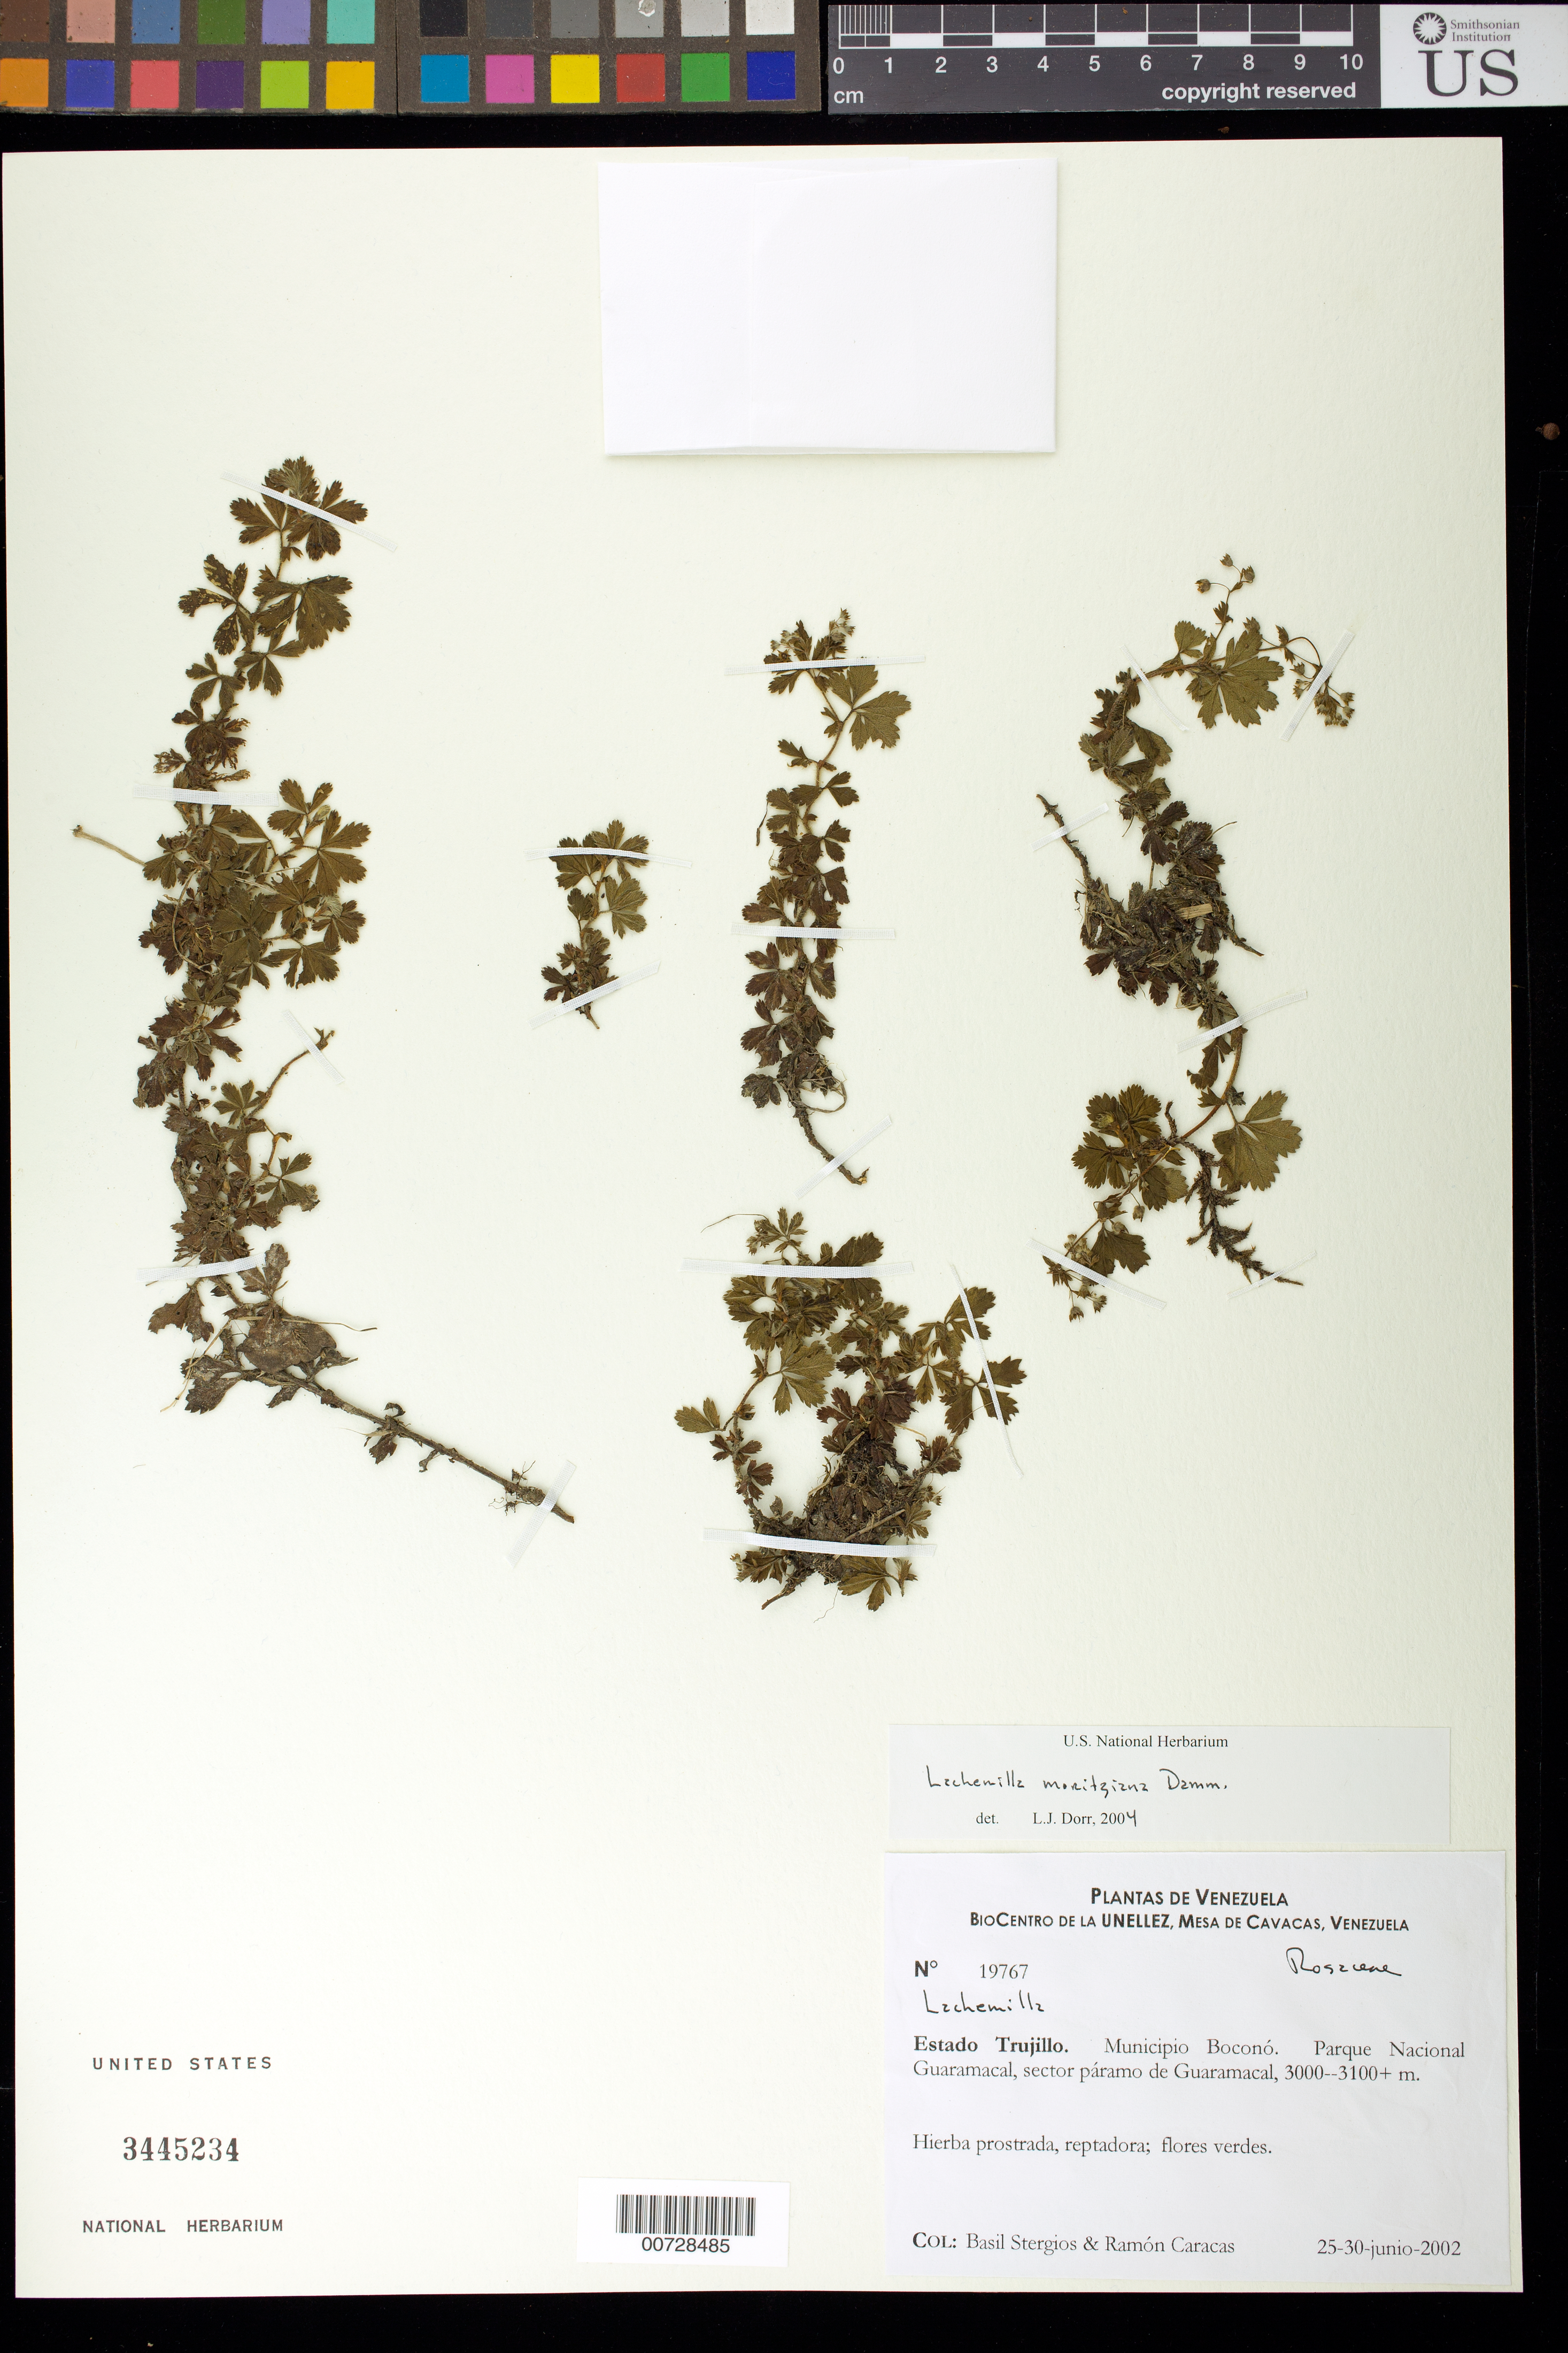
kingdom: Plantae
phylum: Tracheophyta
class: Magnoliopsida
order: Rosales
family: Rosaceae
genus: Lachemilla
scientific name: Lachemilla moritziana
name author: Dammer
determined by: Dorr, L. J., (BOT), Smithsonian Institution - National Museum of Natural History (UNITED STATES)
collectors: B. G. Stergios & R. Caracas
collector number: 19767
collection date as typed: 25 Jun 2002 to 30 Jun 2002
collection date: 2002-06-25/2002-06-30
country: Venezuela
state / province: Trujillo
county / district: Boconó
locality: Parque Nacional Guaramacal, páramo de Guaramacal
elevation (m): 3000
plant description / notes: F, PORT, US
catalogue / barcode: US 3445234